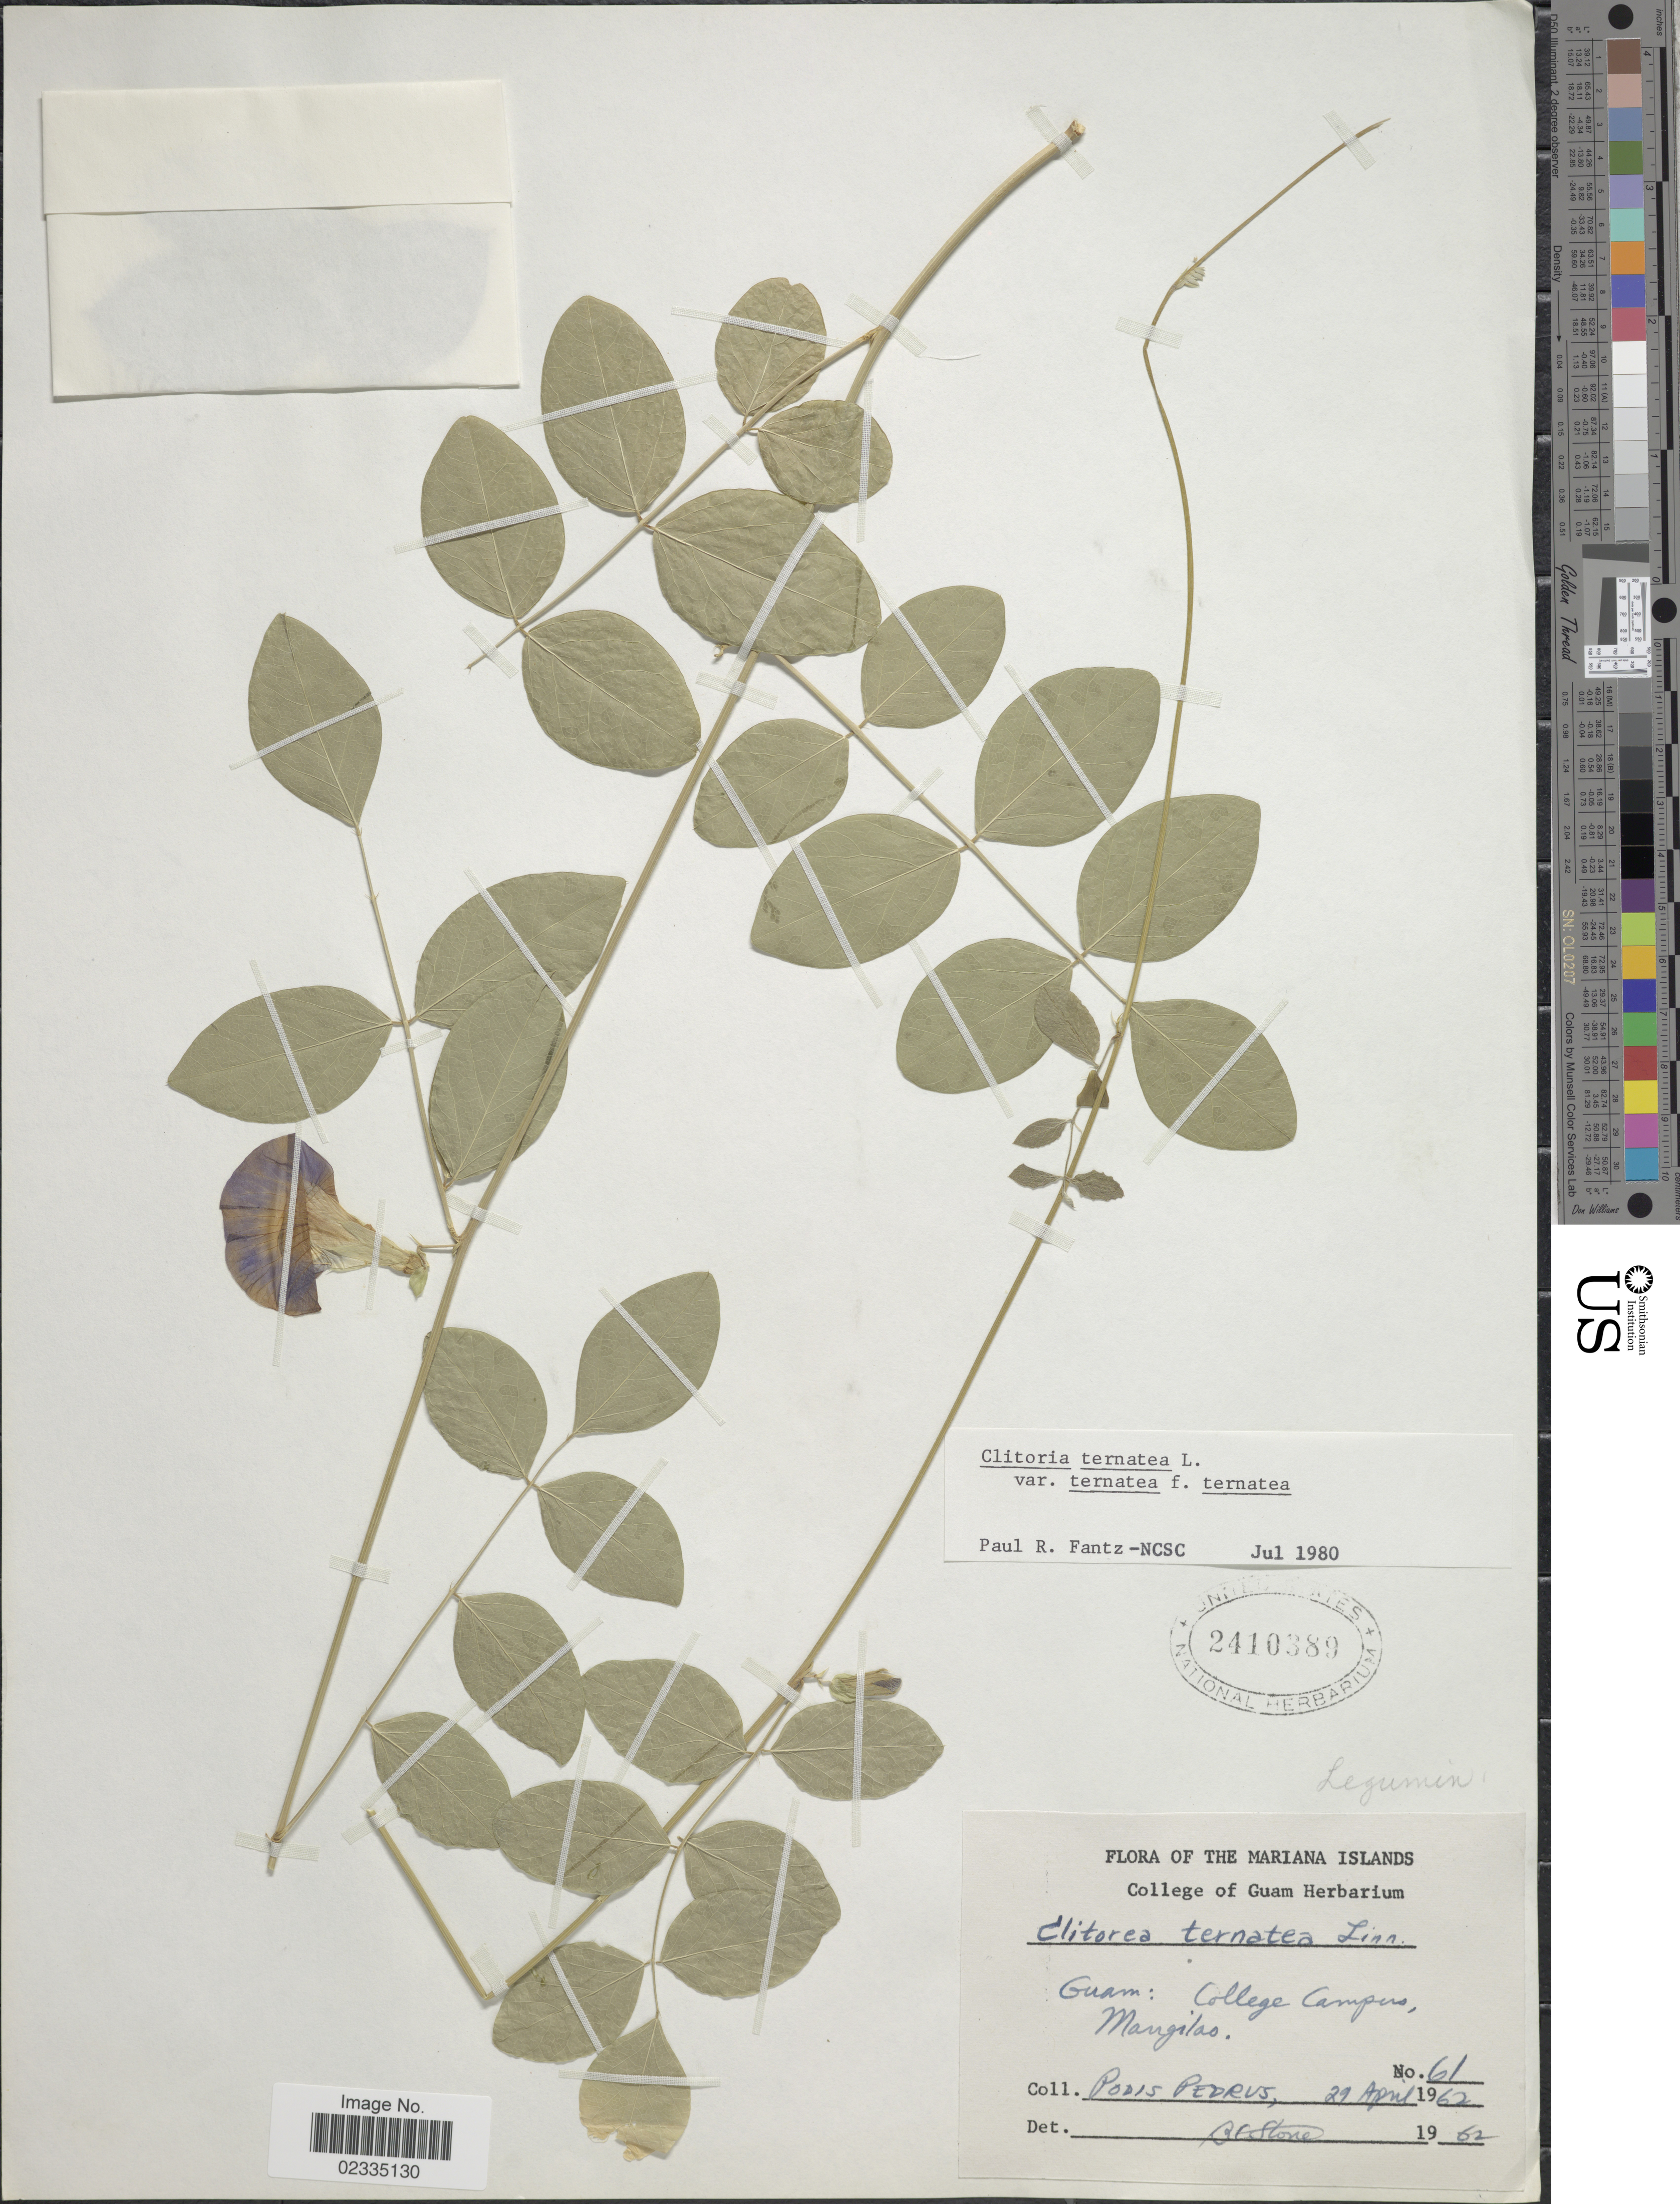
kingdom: Plantae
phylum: Tracheophyta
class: Magnoliopsida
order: Fabales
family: Fabaceae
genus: Clitoria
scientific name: Clitoria ternatea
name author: L.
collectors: P. Pedrus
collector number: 61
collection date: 1962-04-29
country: Guam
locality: The Mariana Islands, College Campus, Mangilao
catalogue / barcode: US 2410389